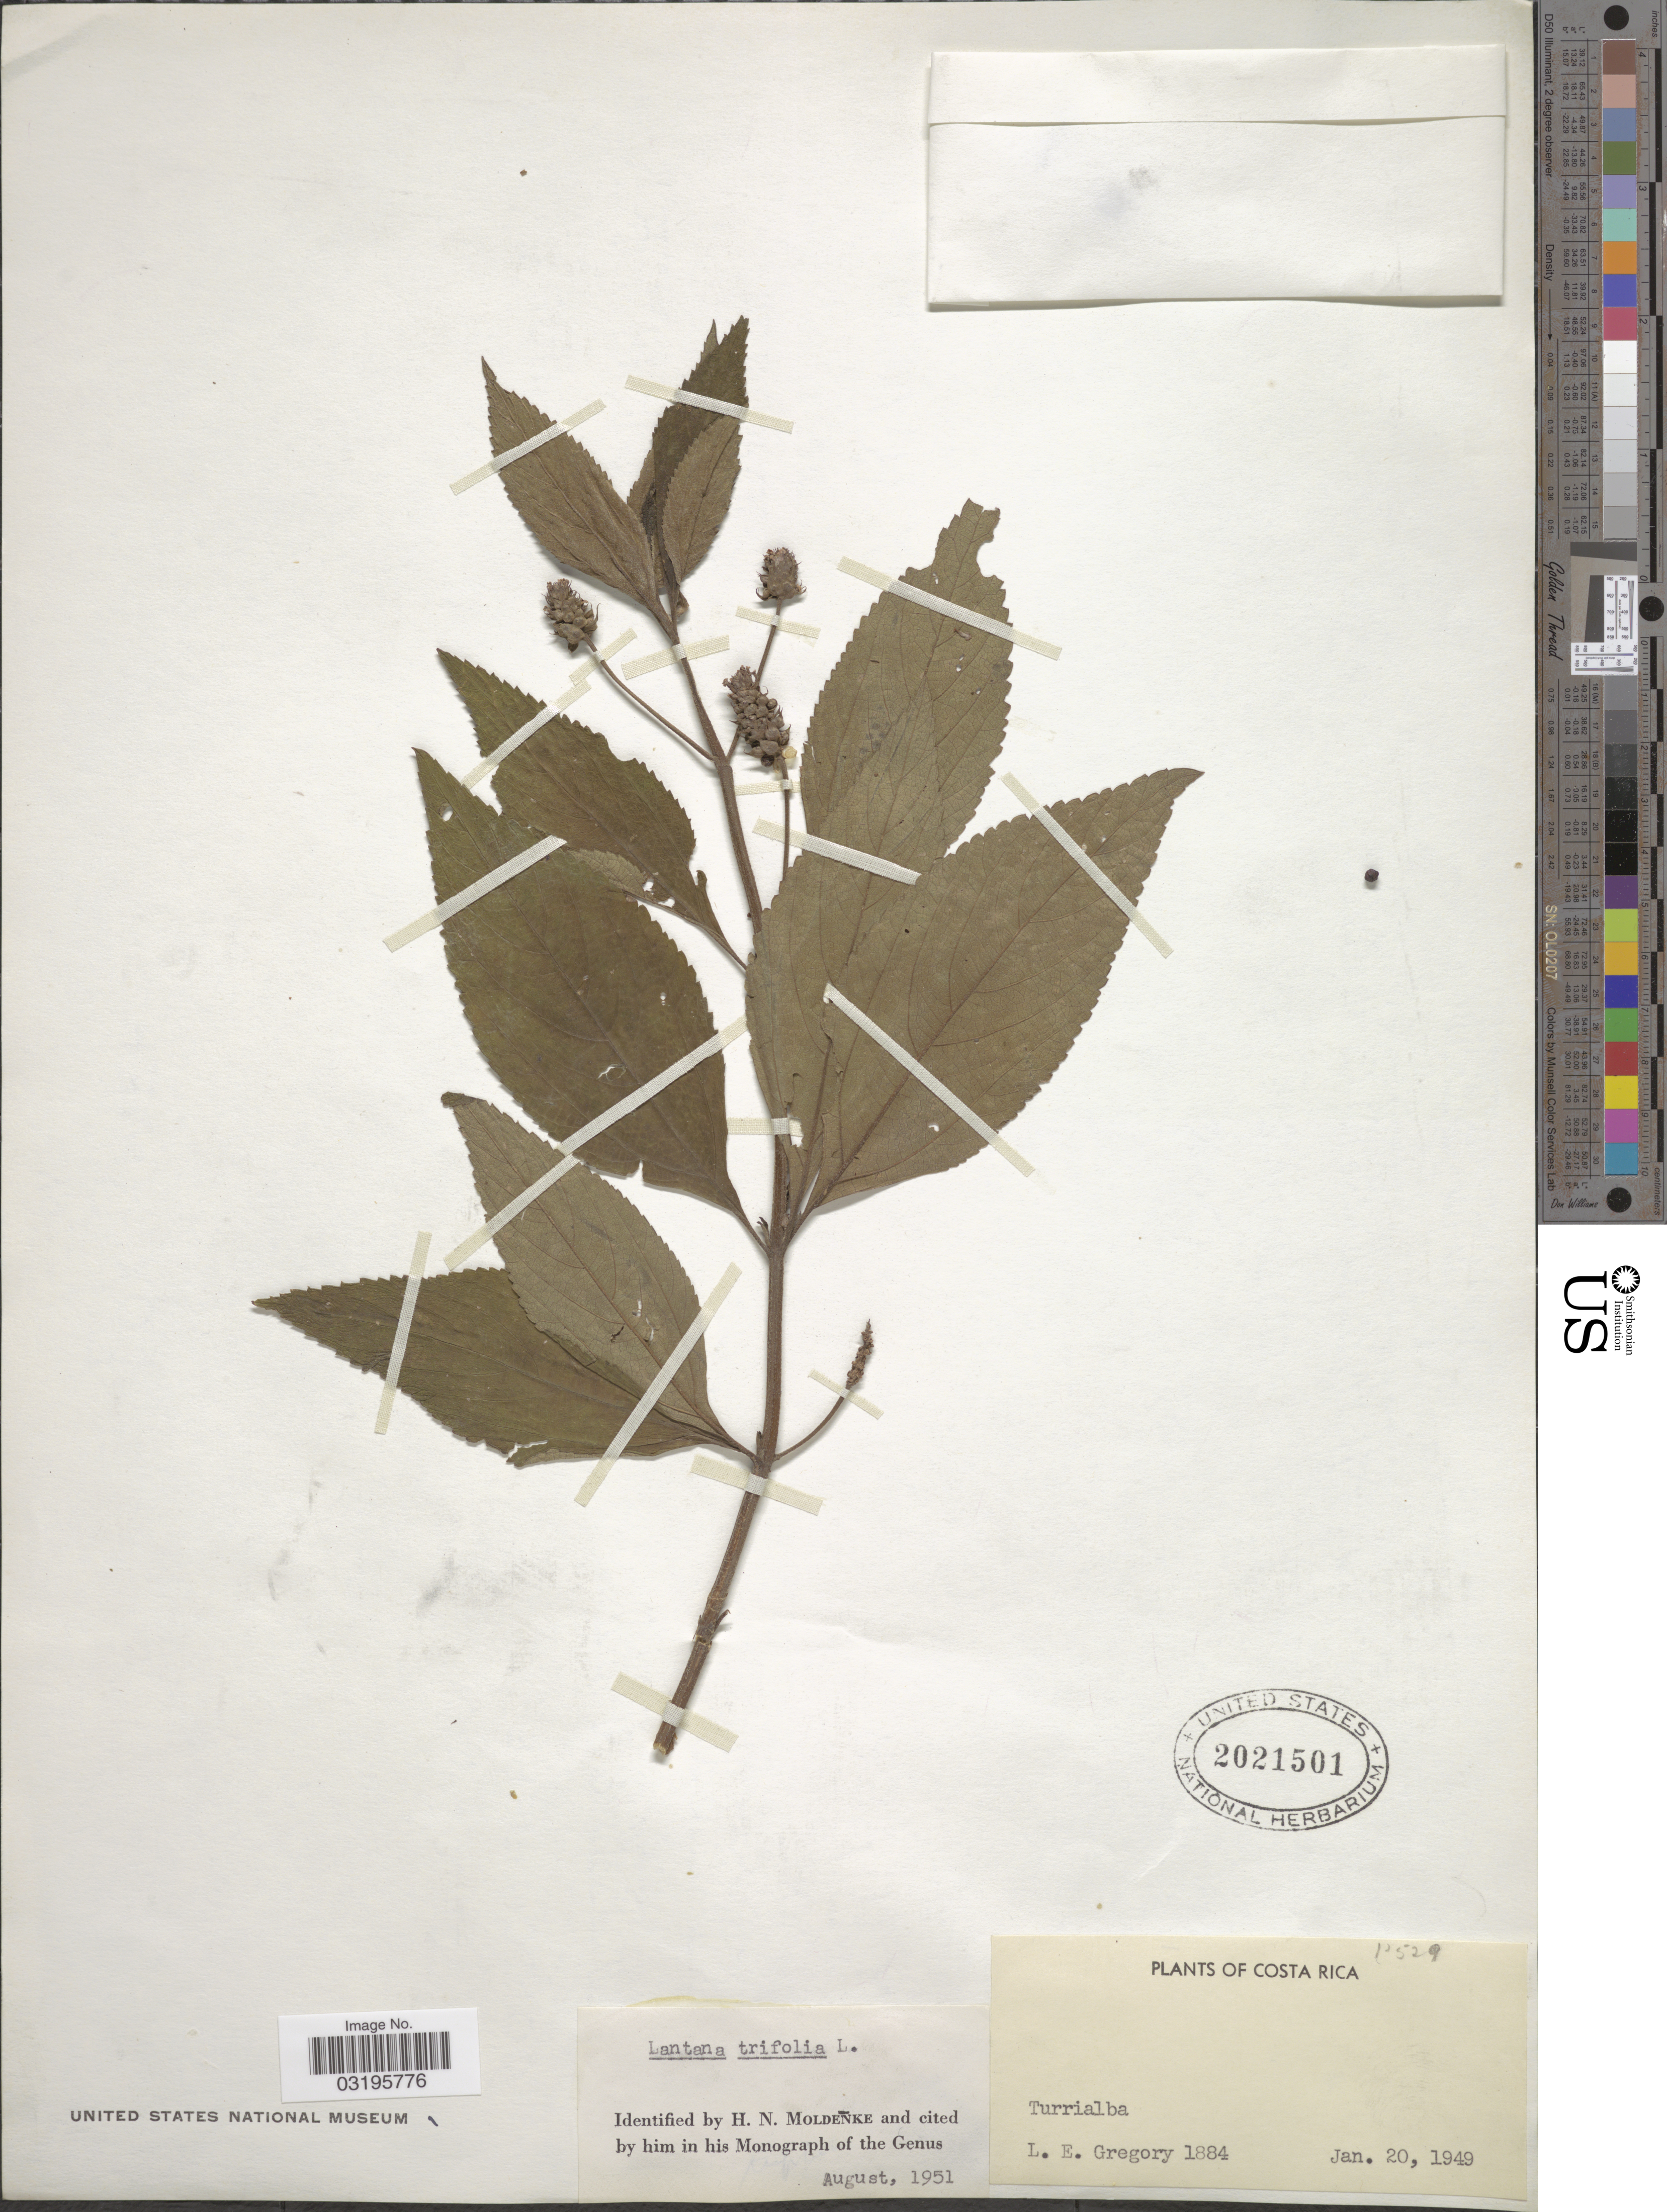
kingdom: Plantae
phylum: Tracheophyta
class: Magnoliopsida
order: Lamiales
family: Verbenaceae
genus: Lantana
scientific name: Lantana trifolia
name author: L.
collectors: L. E. Gregory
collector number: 1884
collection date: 1949-01-20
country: Costa Rica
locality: Turrialba.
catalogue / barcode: US 2021501